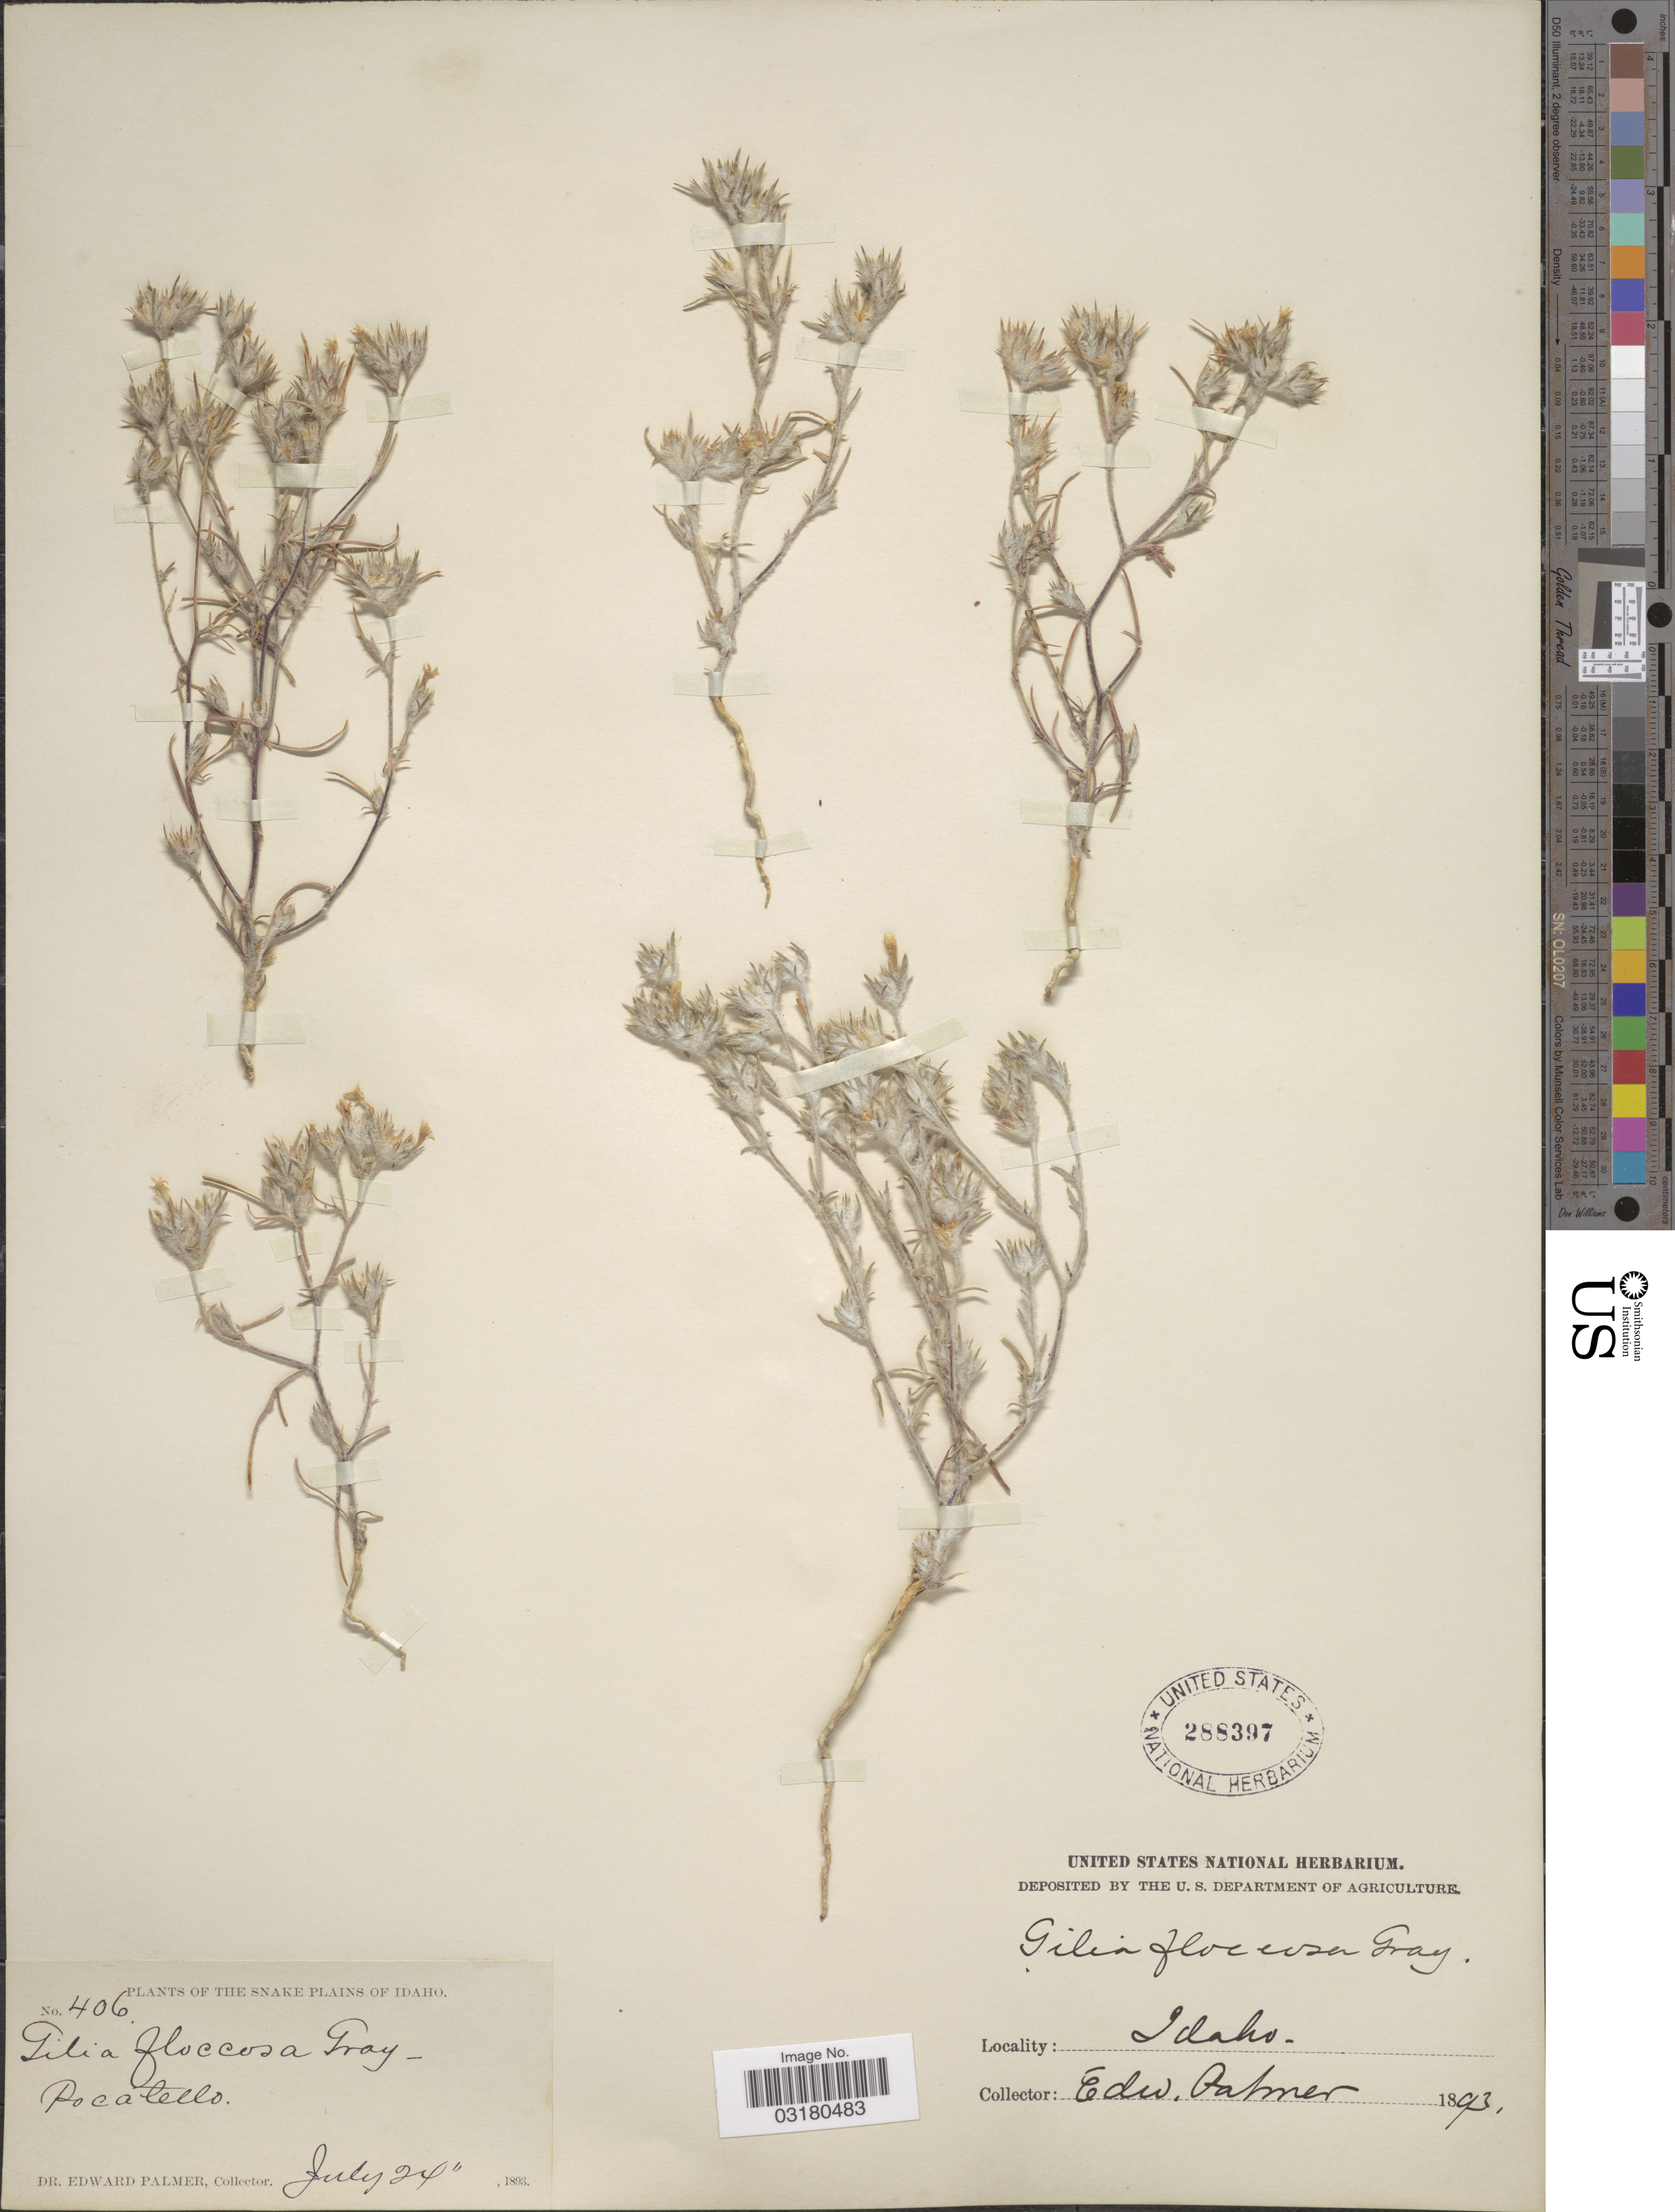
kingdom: Plantae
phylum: Tracheophyta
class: Magnoliopsida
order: Ericales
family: Polemoniaceae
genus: Eriastrum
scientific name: Eriastrum wilcoxii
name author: (A. Nelson) H. Mason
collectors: E. Palmer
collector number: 406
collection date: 1893-07-24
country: United States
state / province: Idaho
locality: The Snake Plains of Idaho. Pocatello.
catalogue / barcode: US 288397